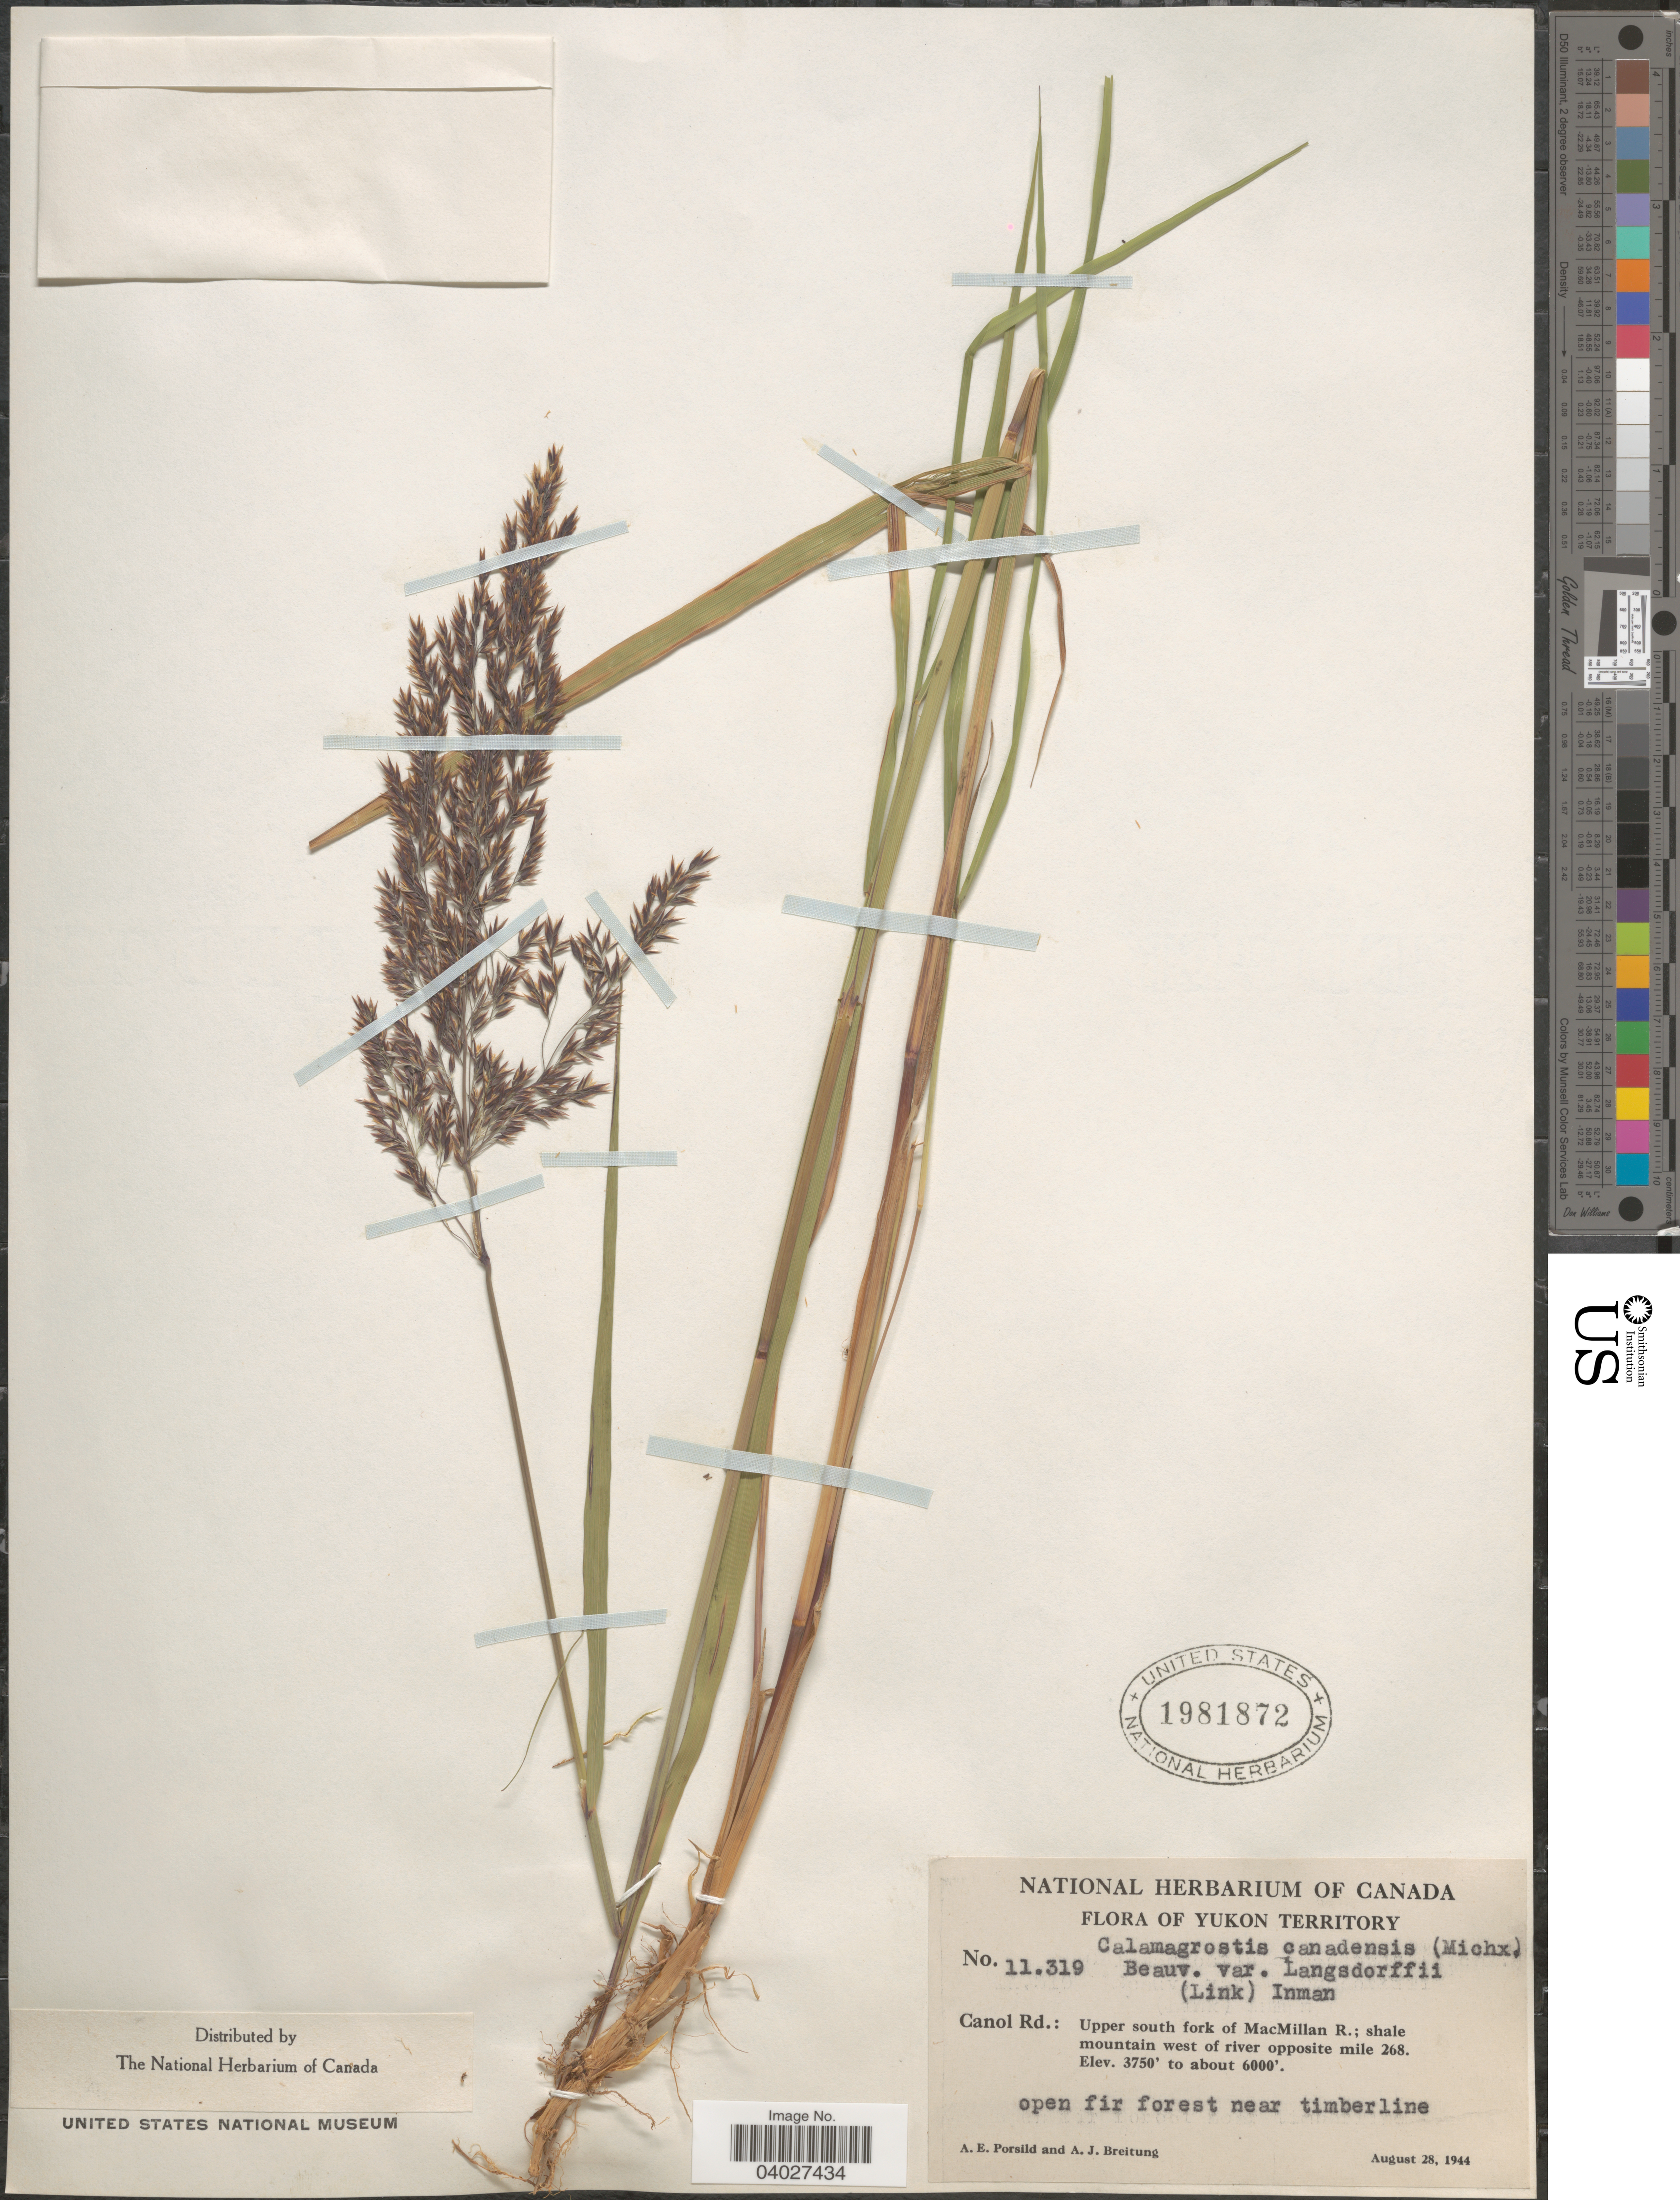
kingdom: Plantae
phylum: Tracheophyta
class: Liliopsida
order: Poales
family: Poaceae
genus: Calamagrostis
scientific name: Calamagrostis canadensis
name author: (Michx.) P. Beauv.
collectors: A. E. Porsild & A. Breitung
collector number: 11319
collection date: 1944-08-28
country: Canada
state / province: Yukon Territory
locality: Canol Rd.: Upper south fork of MacMillan R.; shale mountain west of river opposite mile 268.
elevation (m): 1143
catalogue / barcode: US 1981872